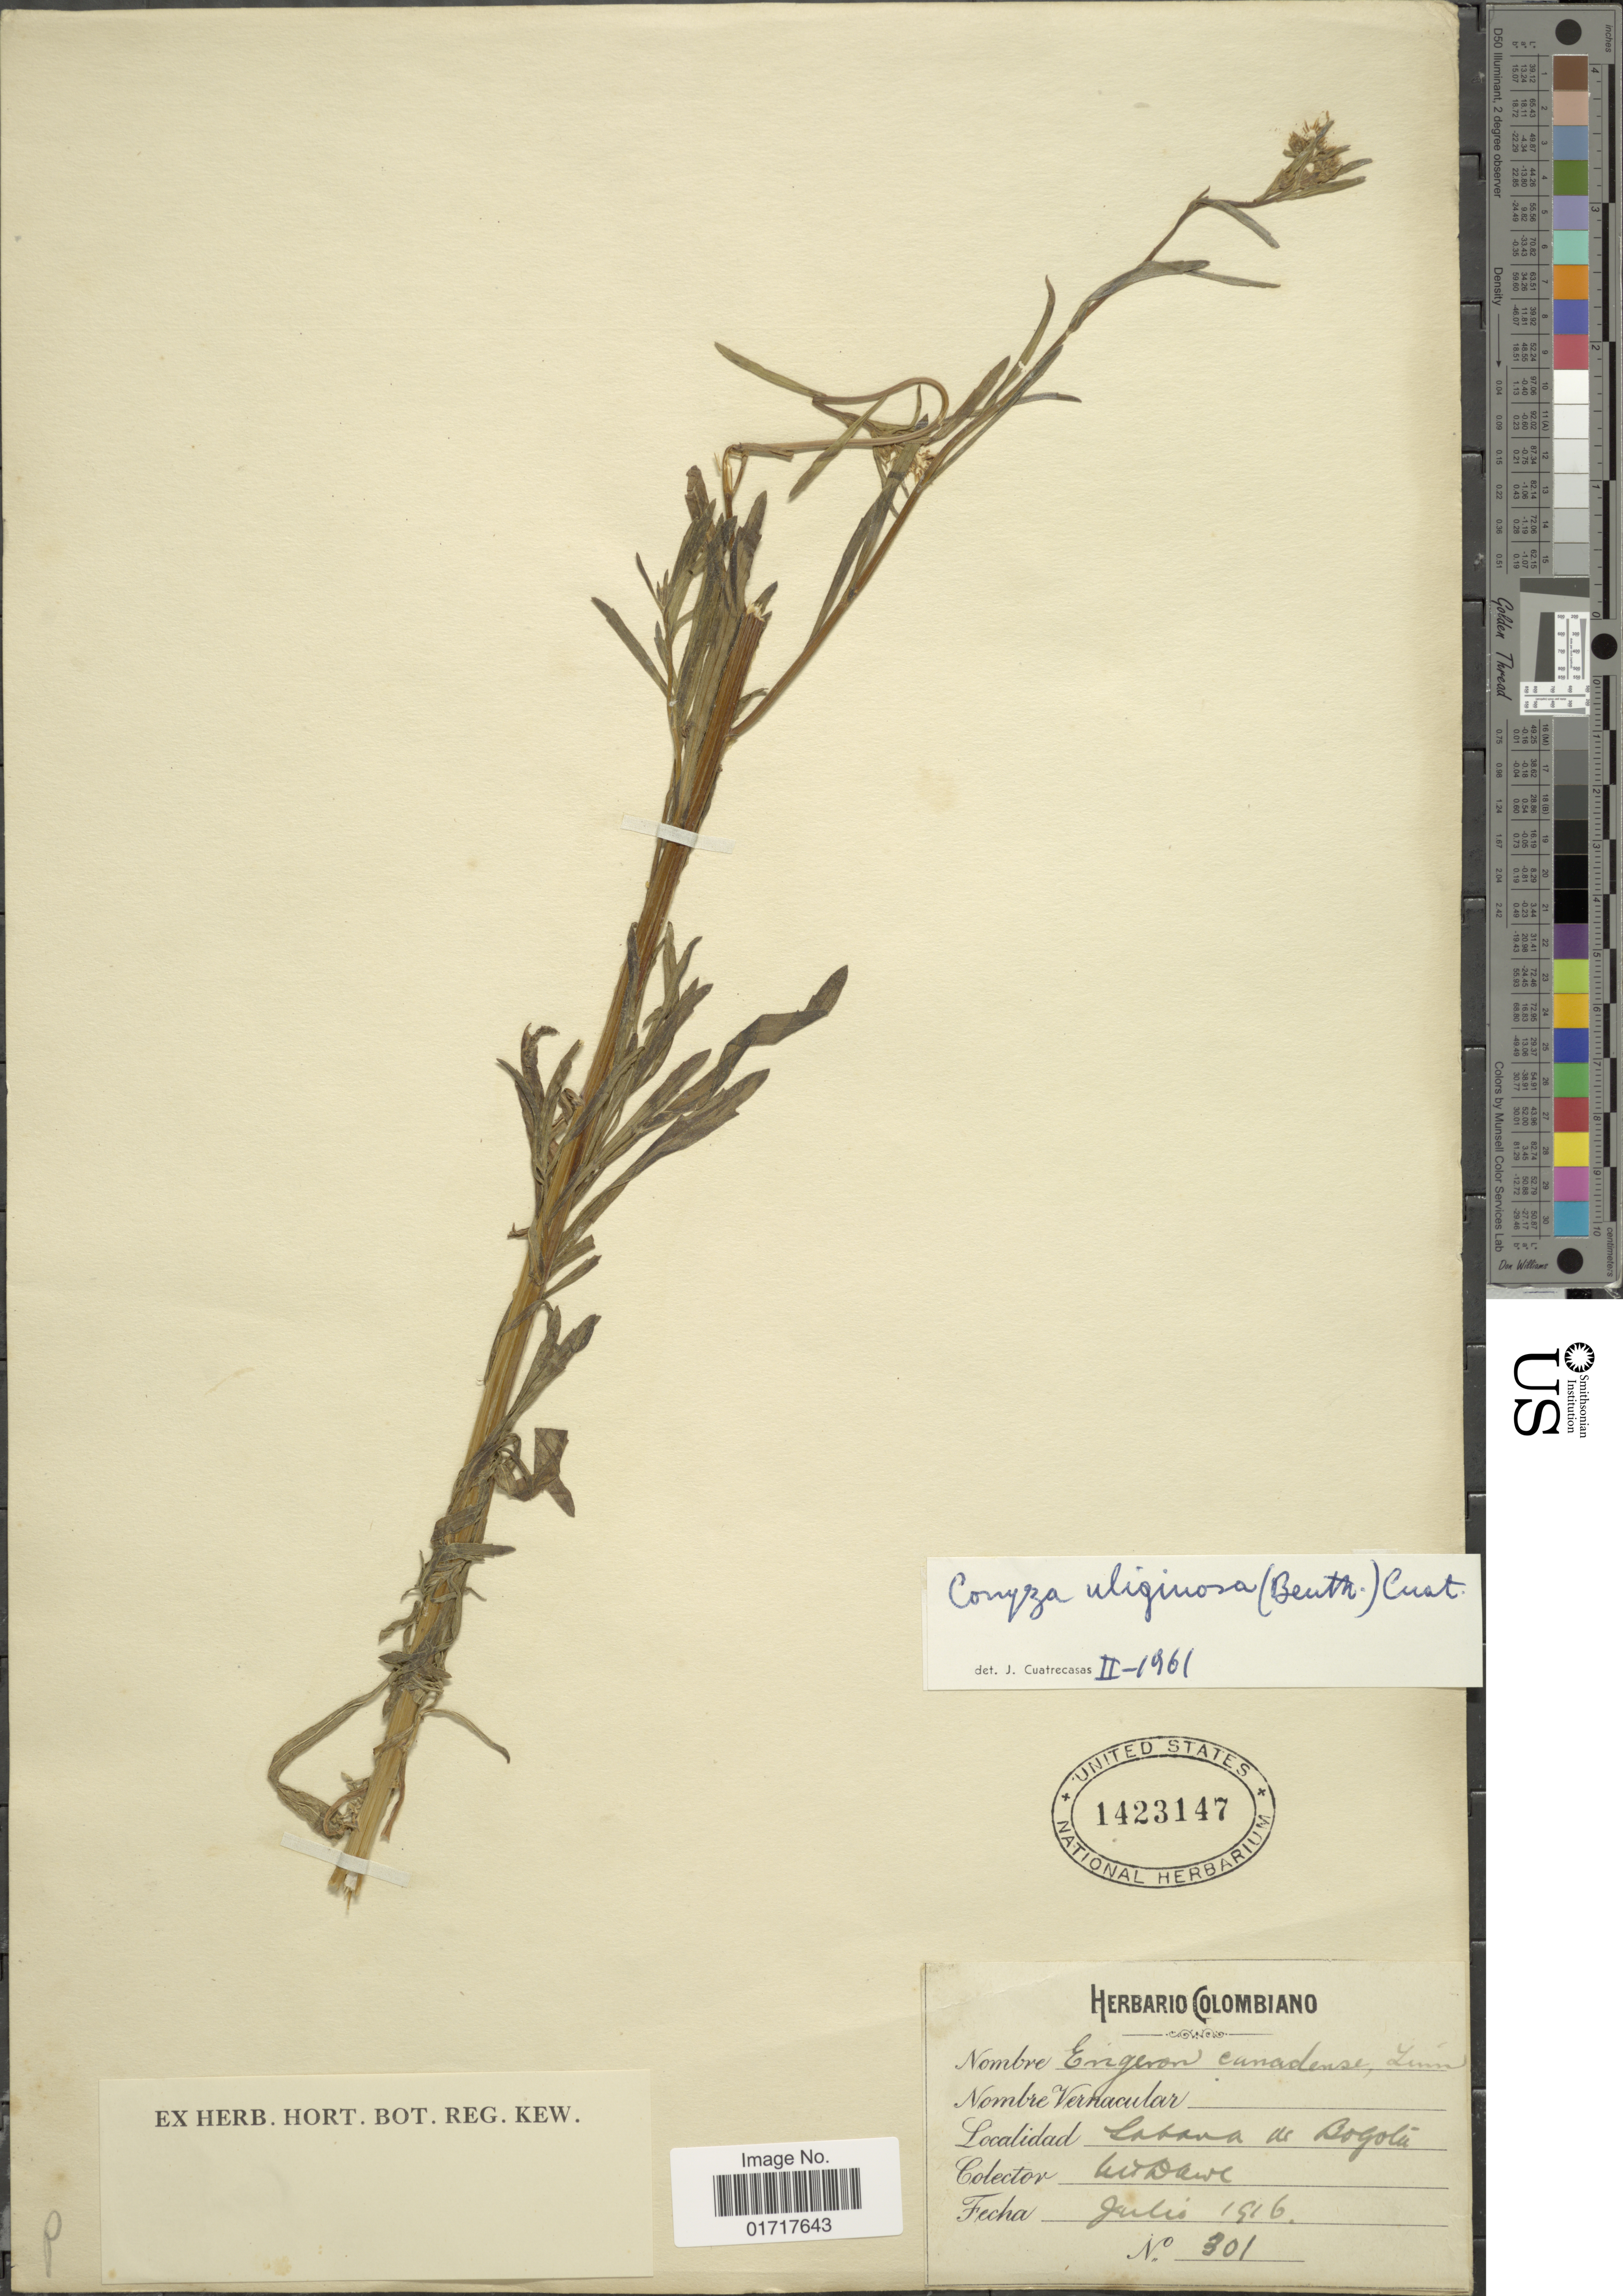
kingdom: Plantae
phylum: Tracheophyta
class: Magnoliopsida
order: Asterales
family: Asteraceae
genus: Conyza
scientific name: Conyza uliginosa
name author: (Benth.) Cuatrec.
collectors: M. T. Dawe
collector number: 301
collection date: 1916-07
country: Colombia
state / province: Bogota D.C.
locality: Labana de Bogota.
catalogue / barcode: US 1423147